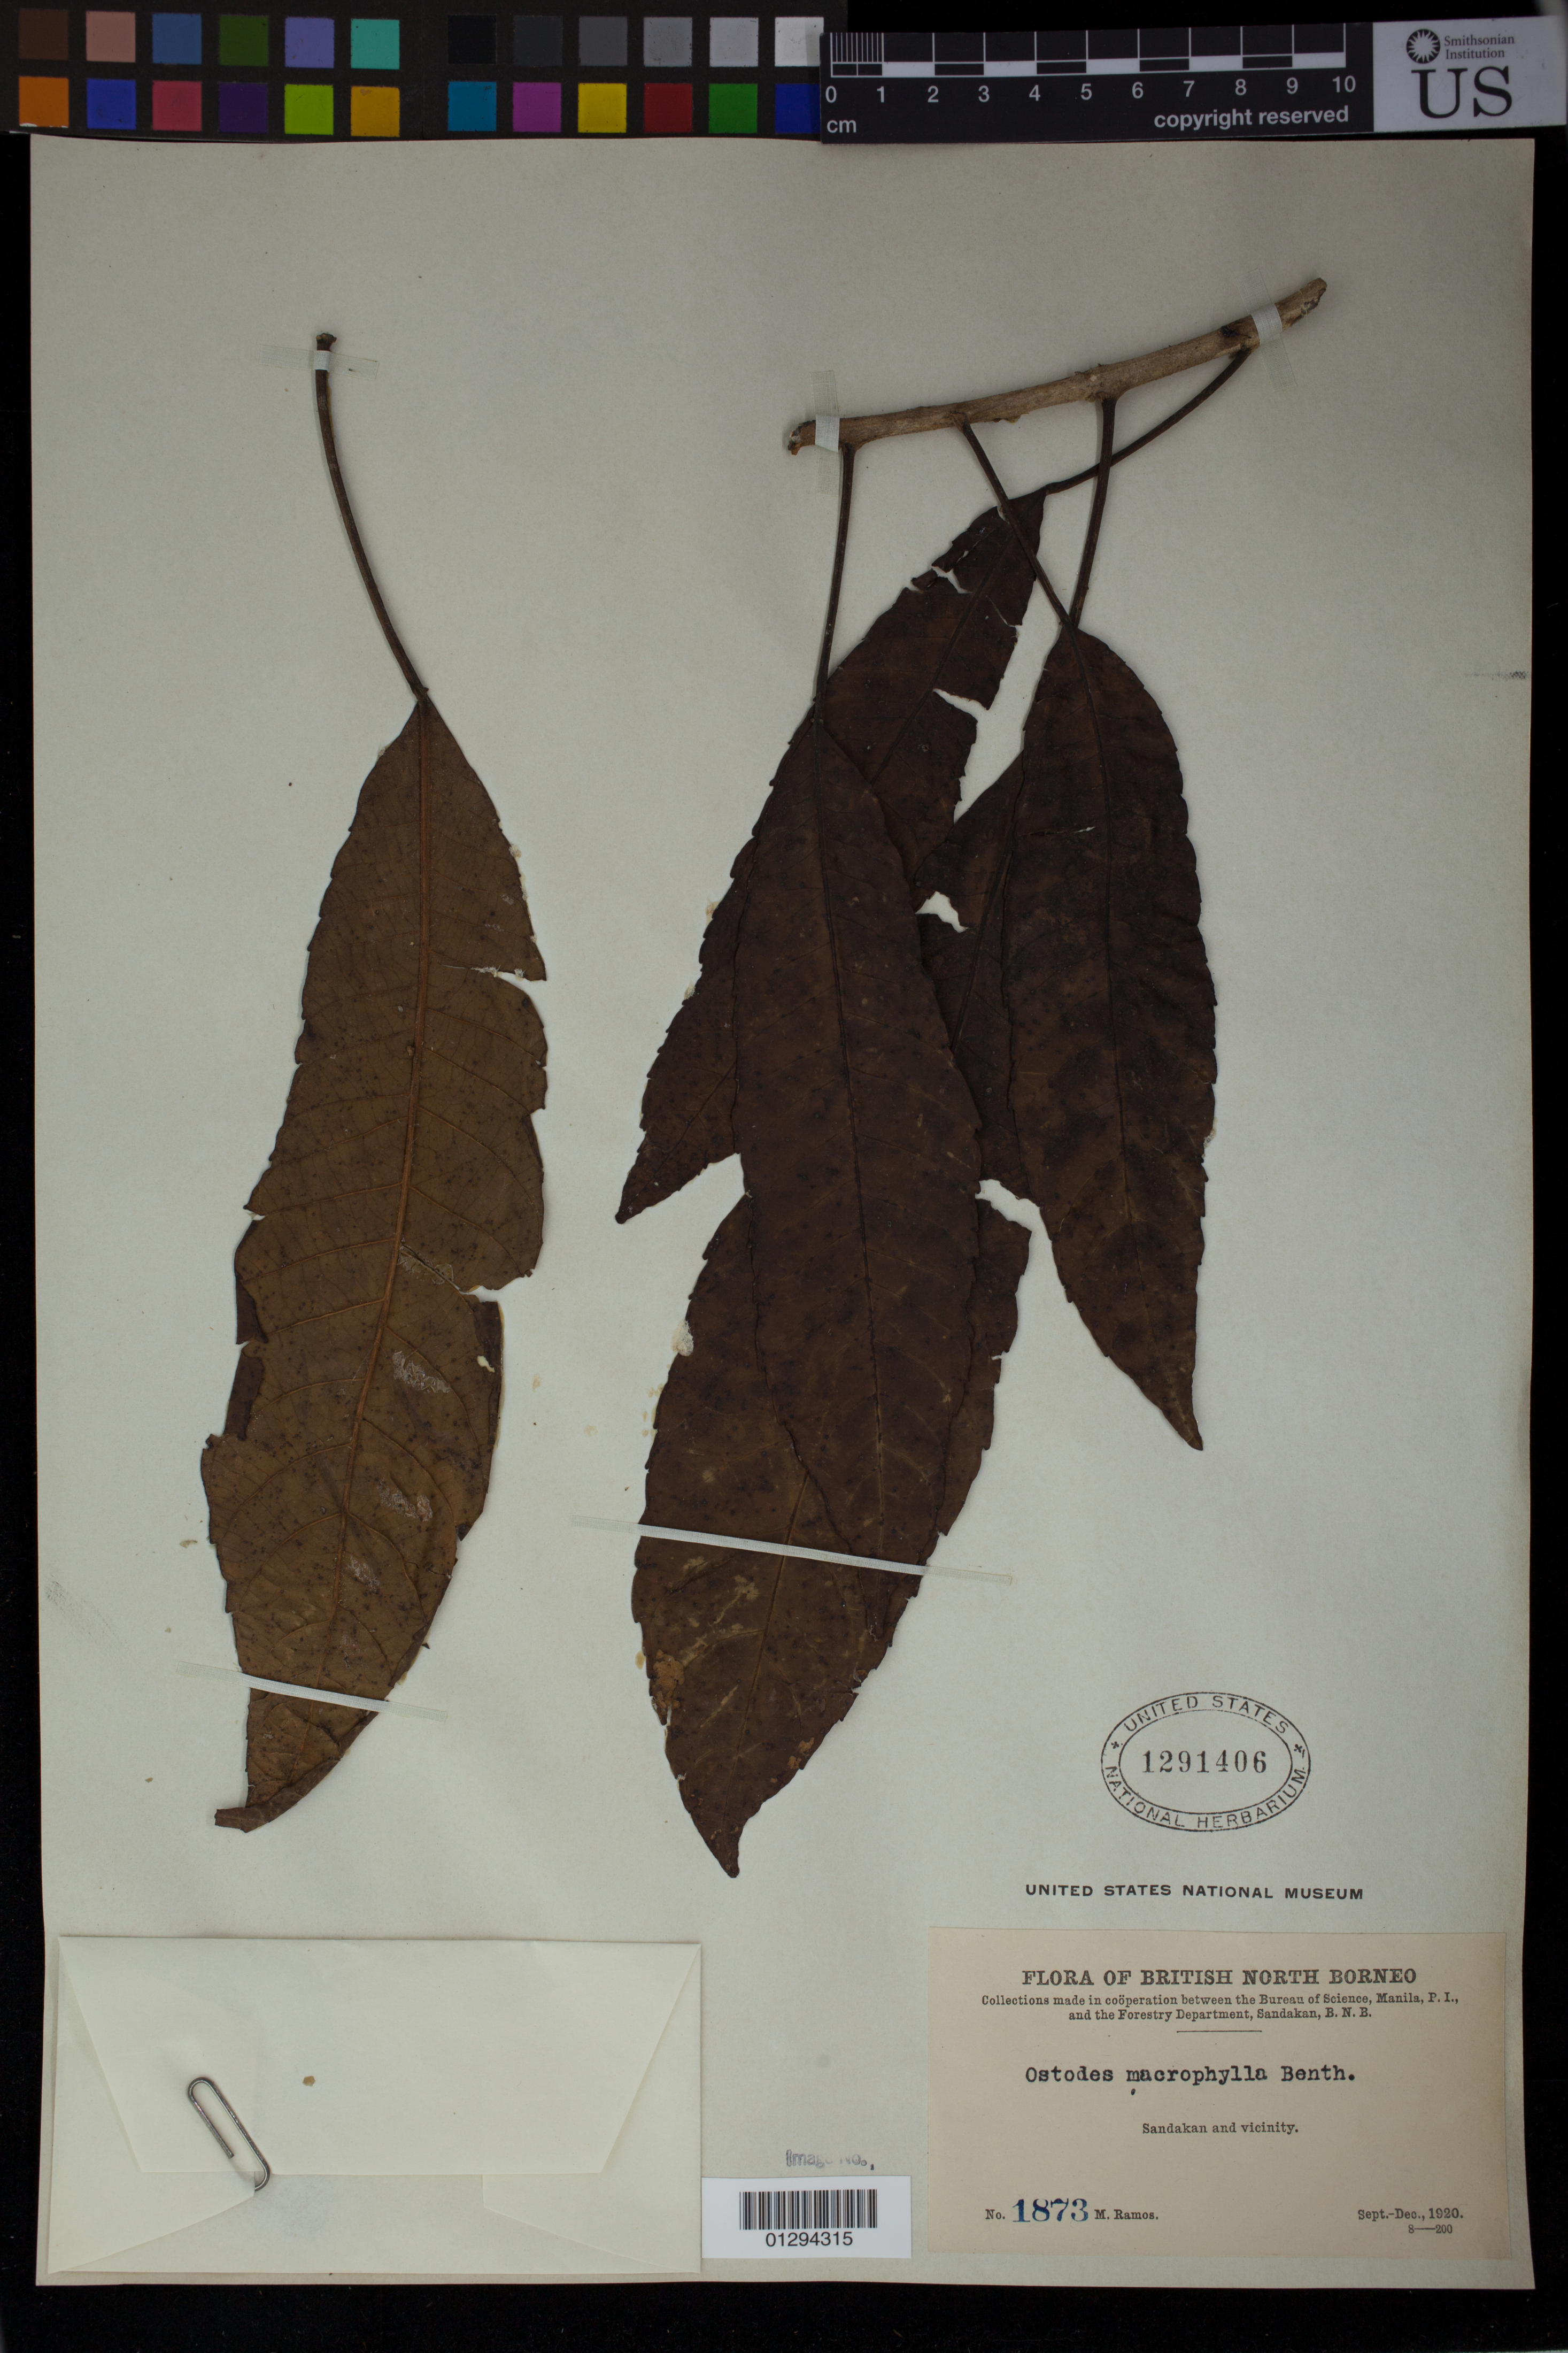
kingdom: Plantae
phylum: Tracheophyta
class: Magnoliopsida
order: Malpighiales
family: Euphorbiaceae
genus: Fahrenheitia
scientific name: Fahrenheitia pendula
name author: (Hassk.) Airy Shaw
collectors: M. Ramos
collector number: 1873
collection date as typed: Sep 1920 to -- Dec 1920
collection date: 1920-09/1920-12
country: Malaysia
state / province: Sabah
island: Borneo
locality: Sandakan and vicinity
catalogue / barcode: US 1291406